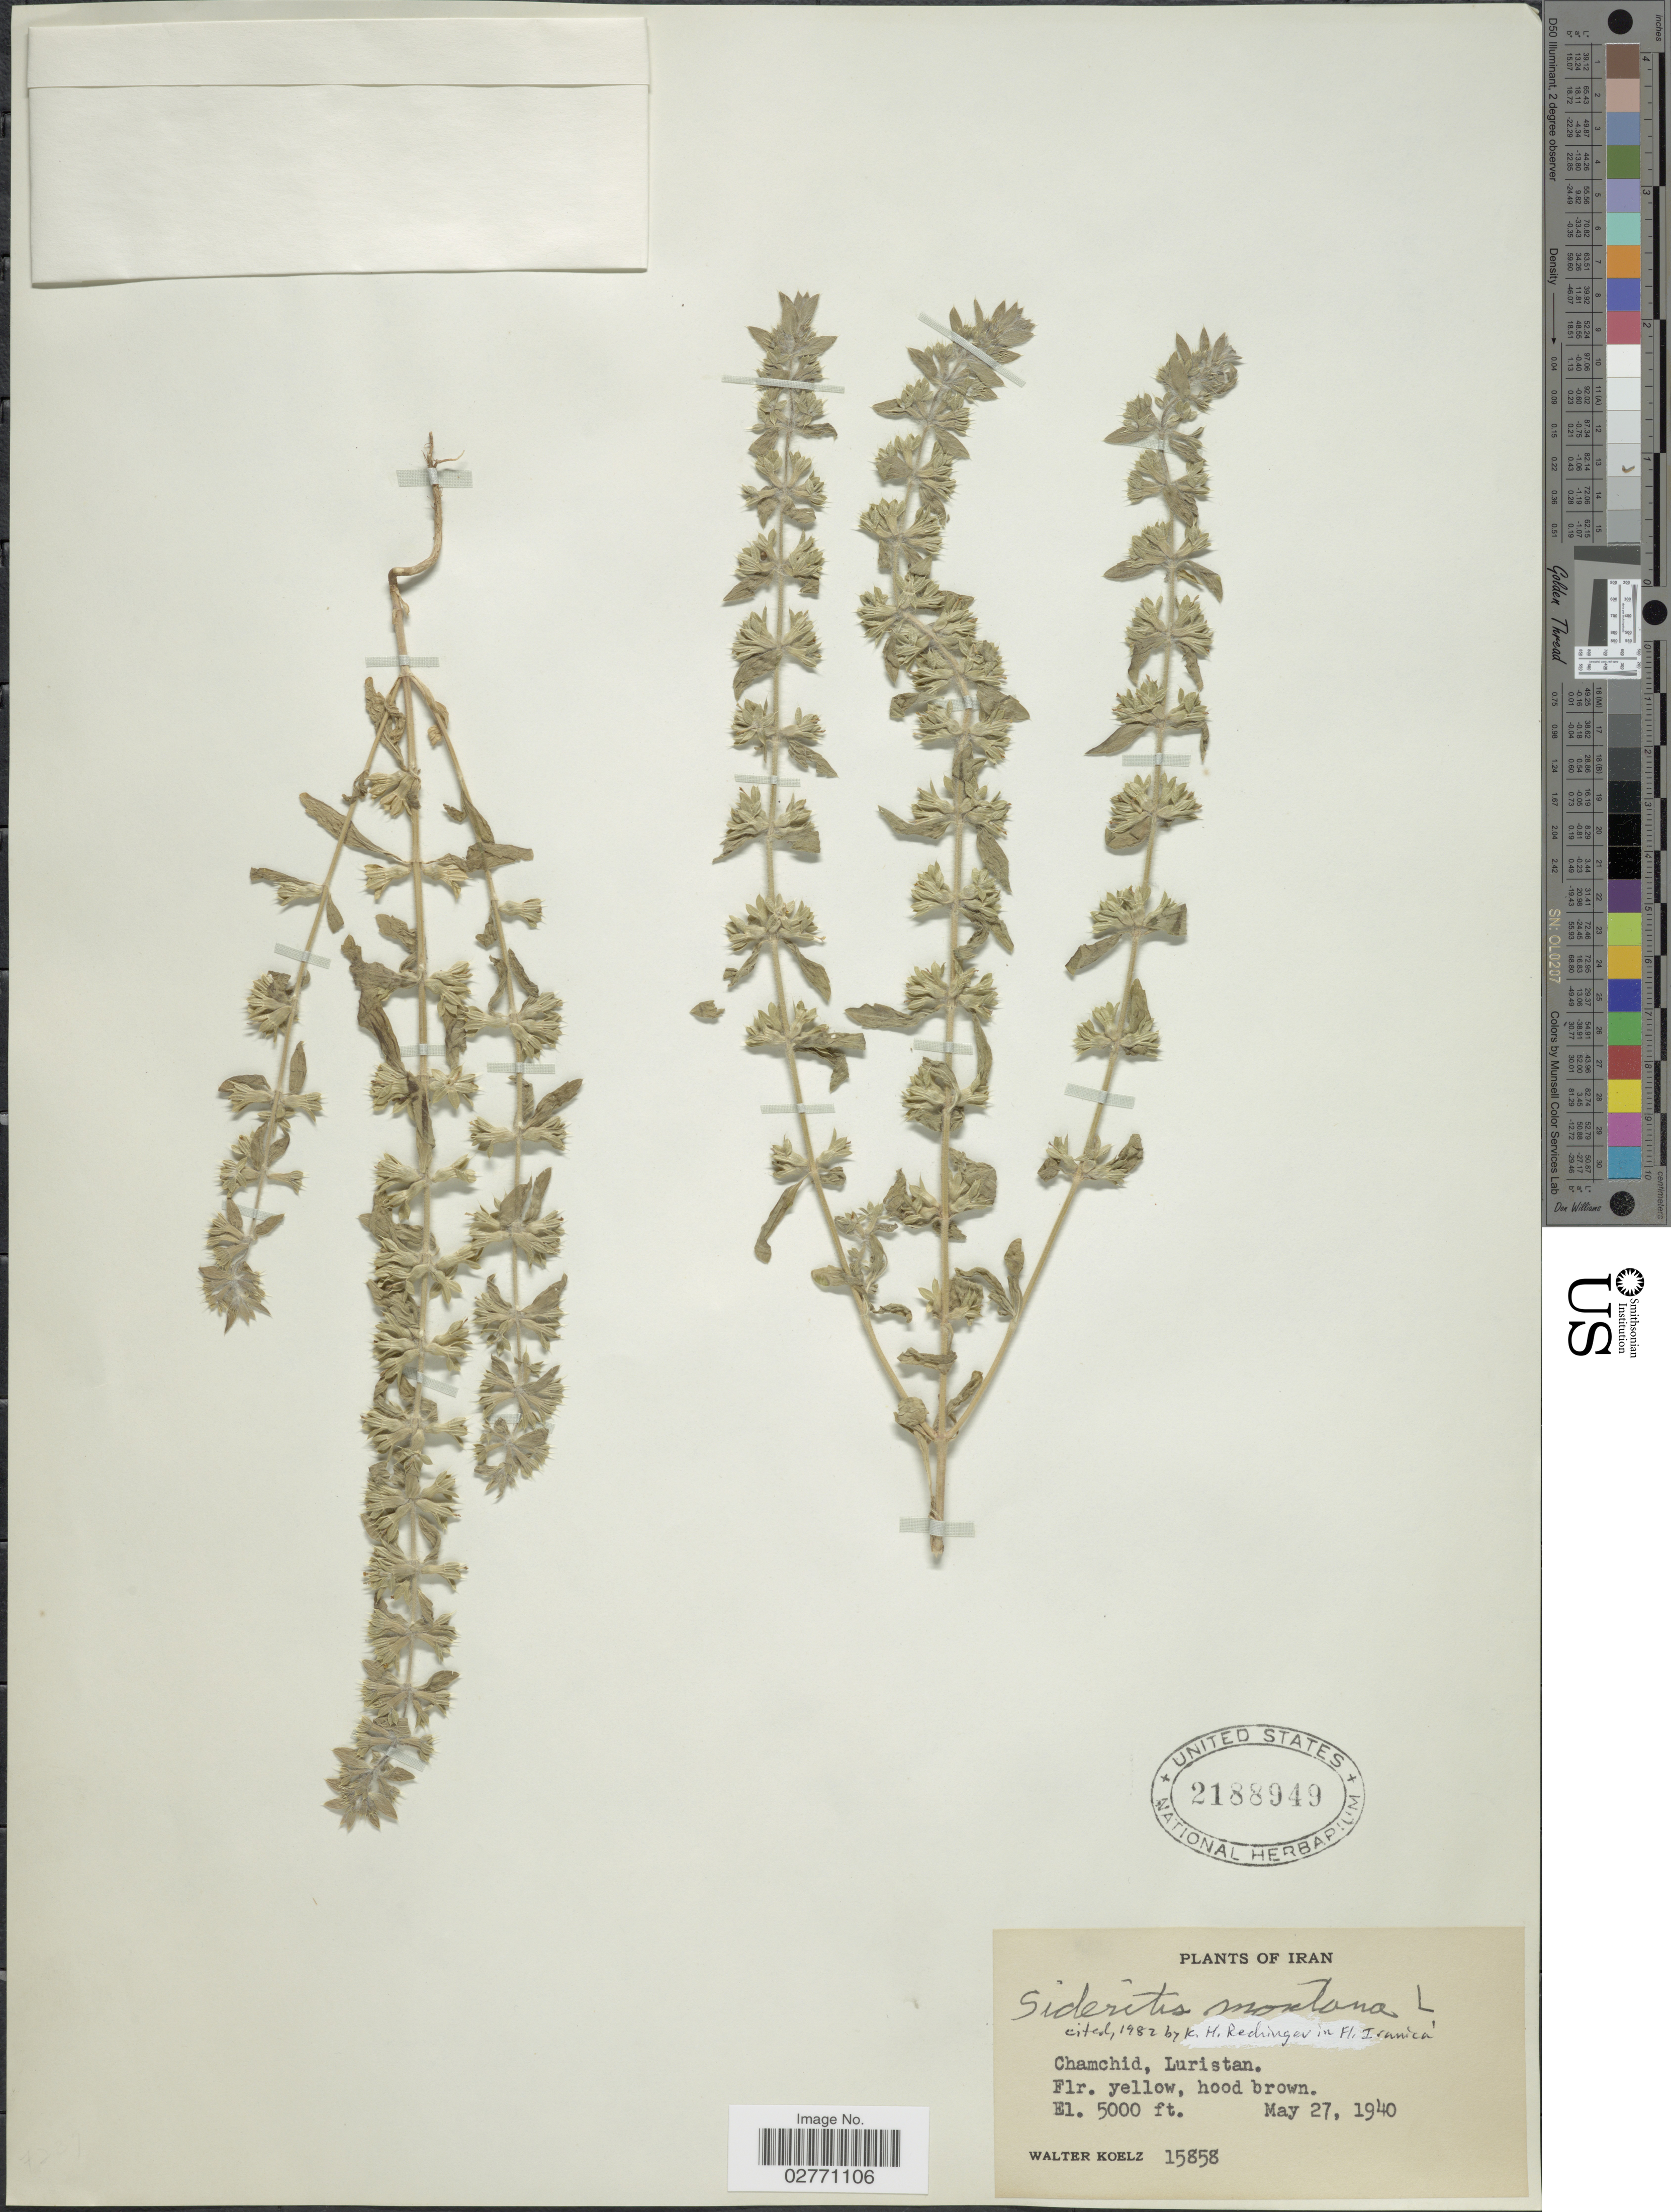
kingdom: Plantae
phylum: Tracheophyta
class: Magnoliopsida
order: Lamiales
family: Lamiaceae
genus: Sideritis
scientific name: Sideritis montana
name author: L.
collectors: W. N. Koelz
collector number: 15858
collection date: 1940-05-27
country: Iran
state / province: Lorestan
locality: Chamchid, Luristan.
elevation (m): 1524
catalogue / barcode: US 2188949